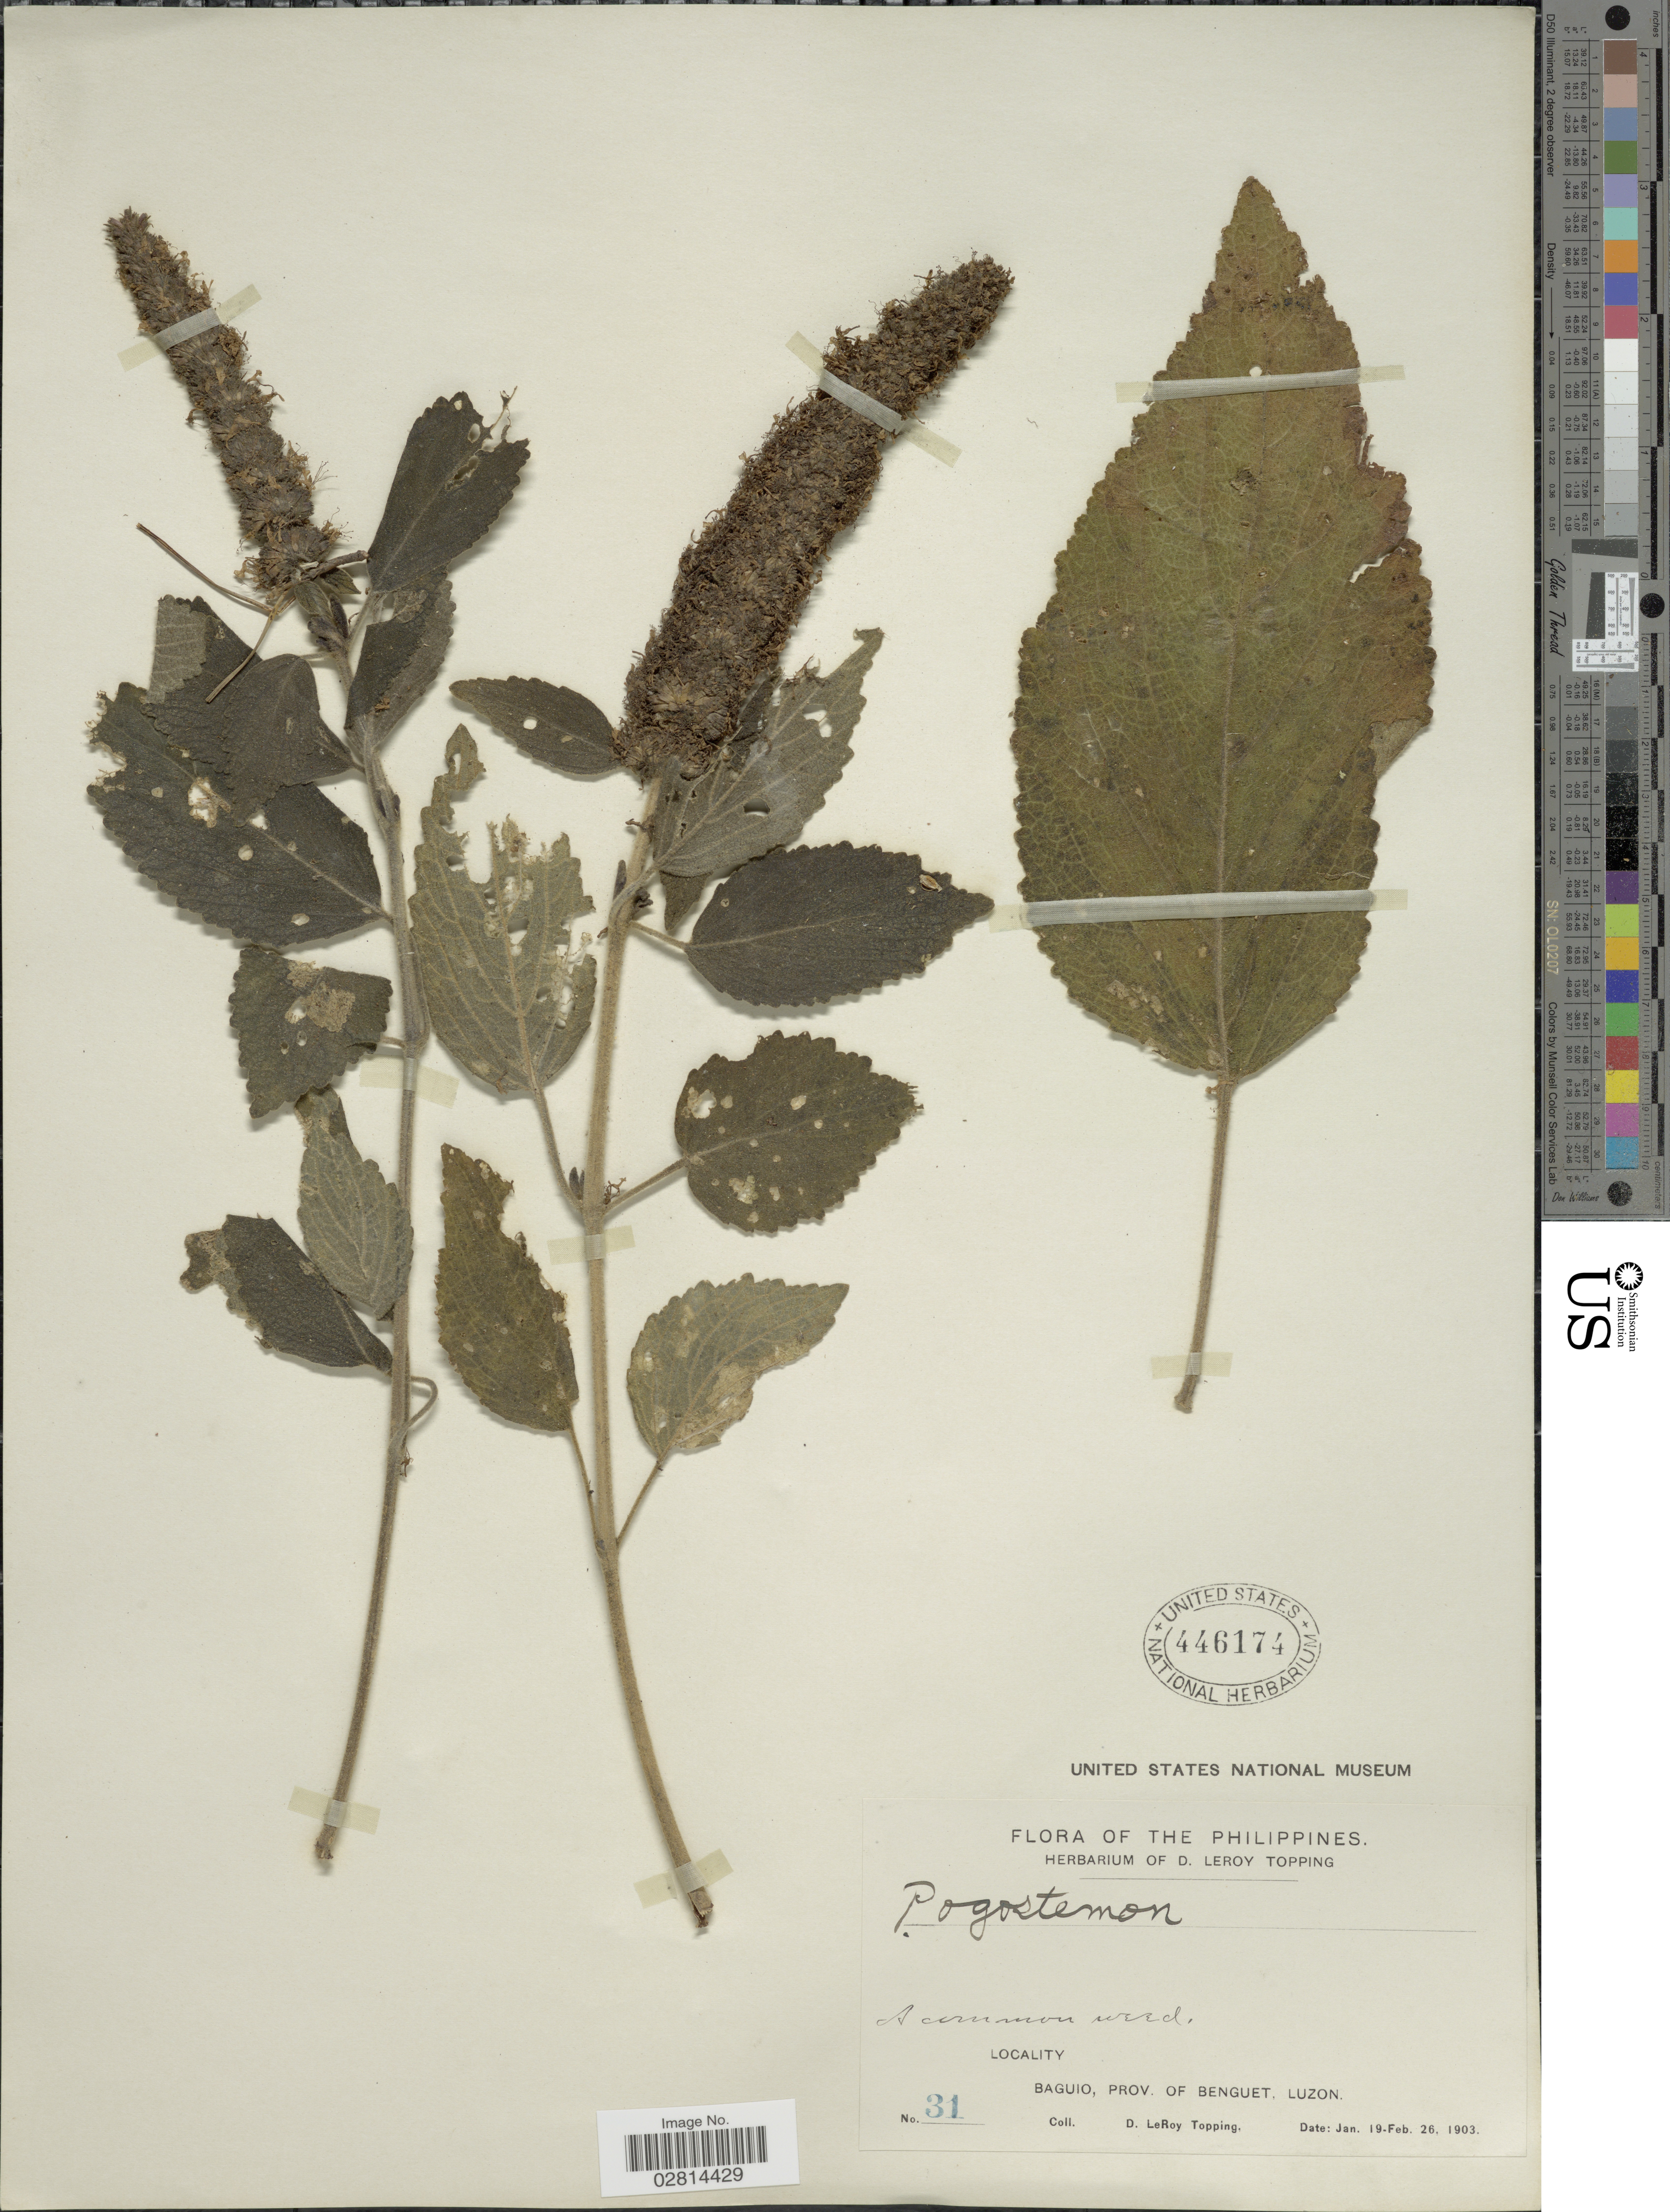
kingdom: Plantae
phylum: Tracheophyta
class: Magnoliopsida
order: Lamiales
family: Lamiaceae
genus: Pogostemon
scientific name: Pogostemon velatus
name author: Benth.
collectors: D. L. Topping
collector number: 31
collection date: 1903-01-19/1903-02-26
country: Philippines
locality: Baguio, Prov. of Benguet. Luzon.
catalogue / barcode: US 446174